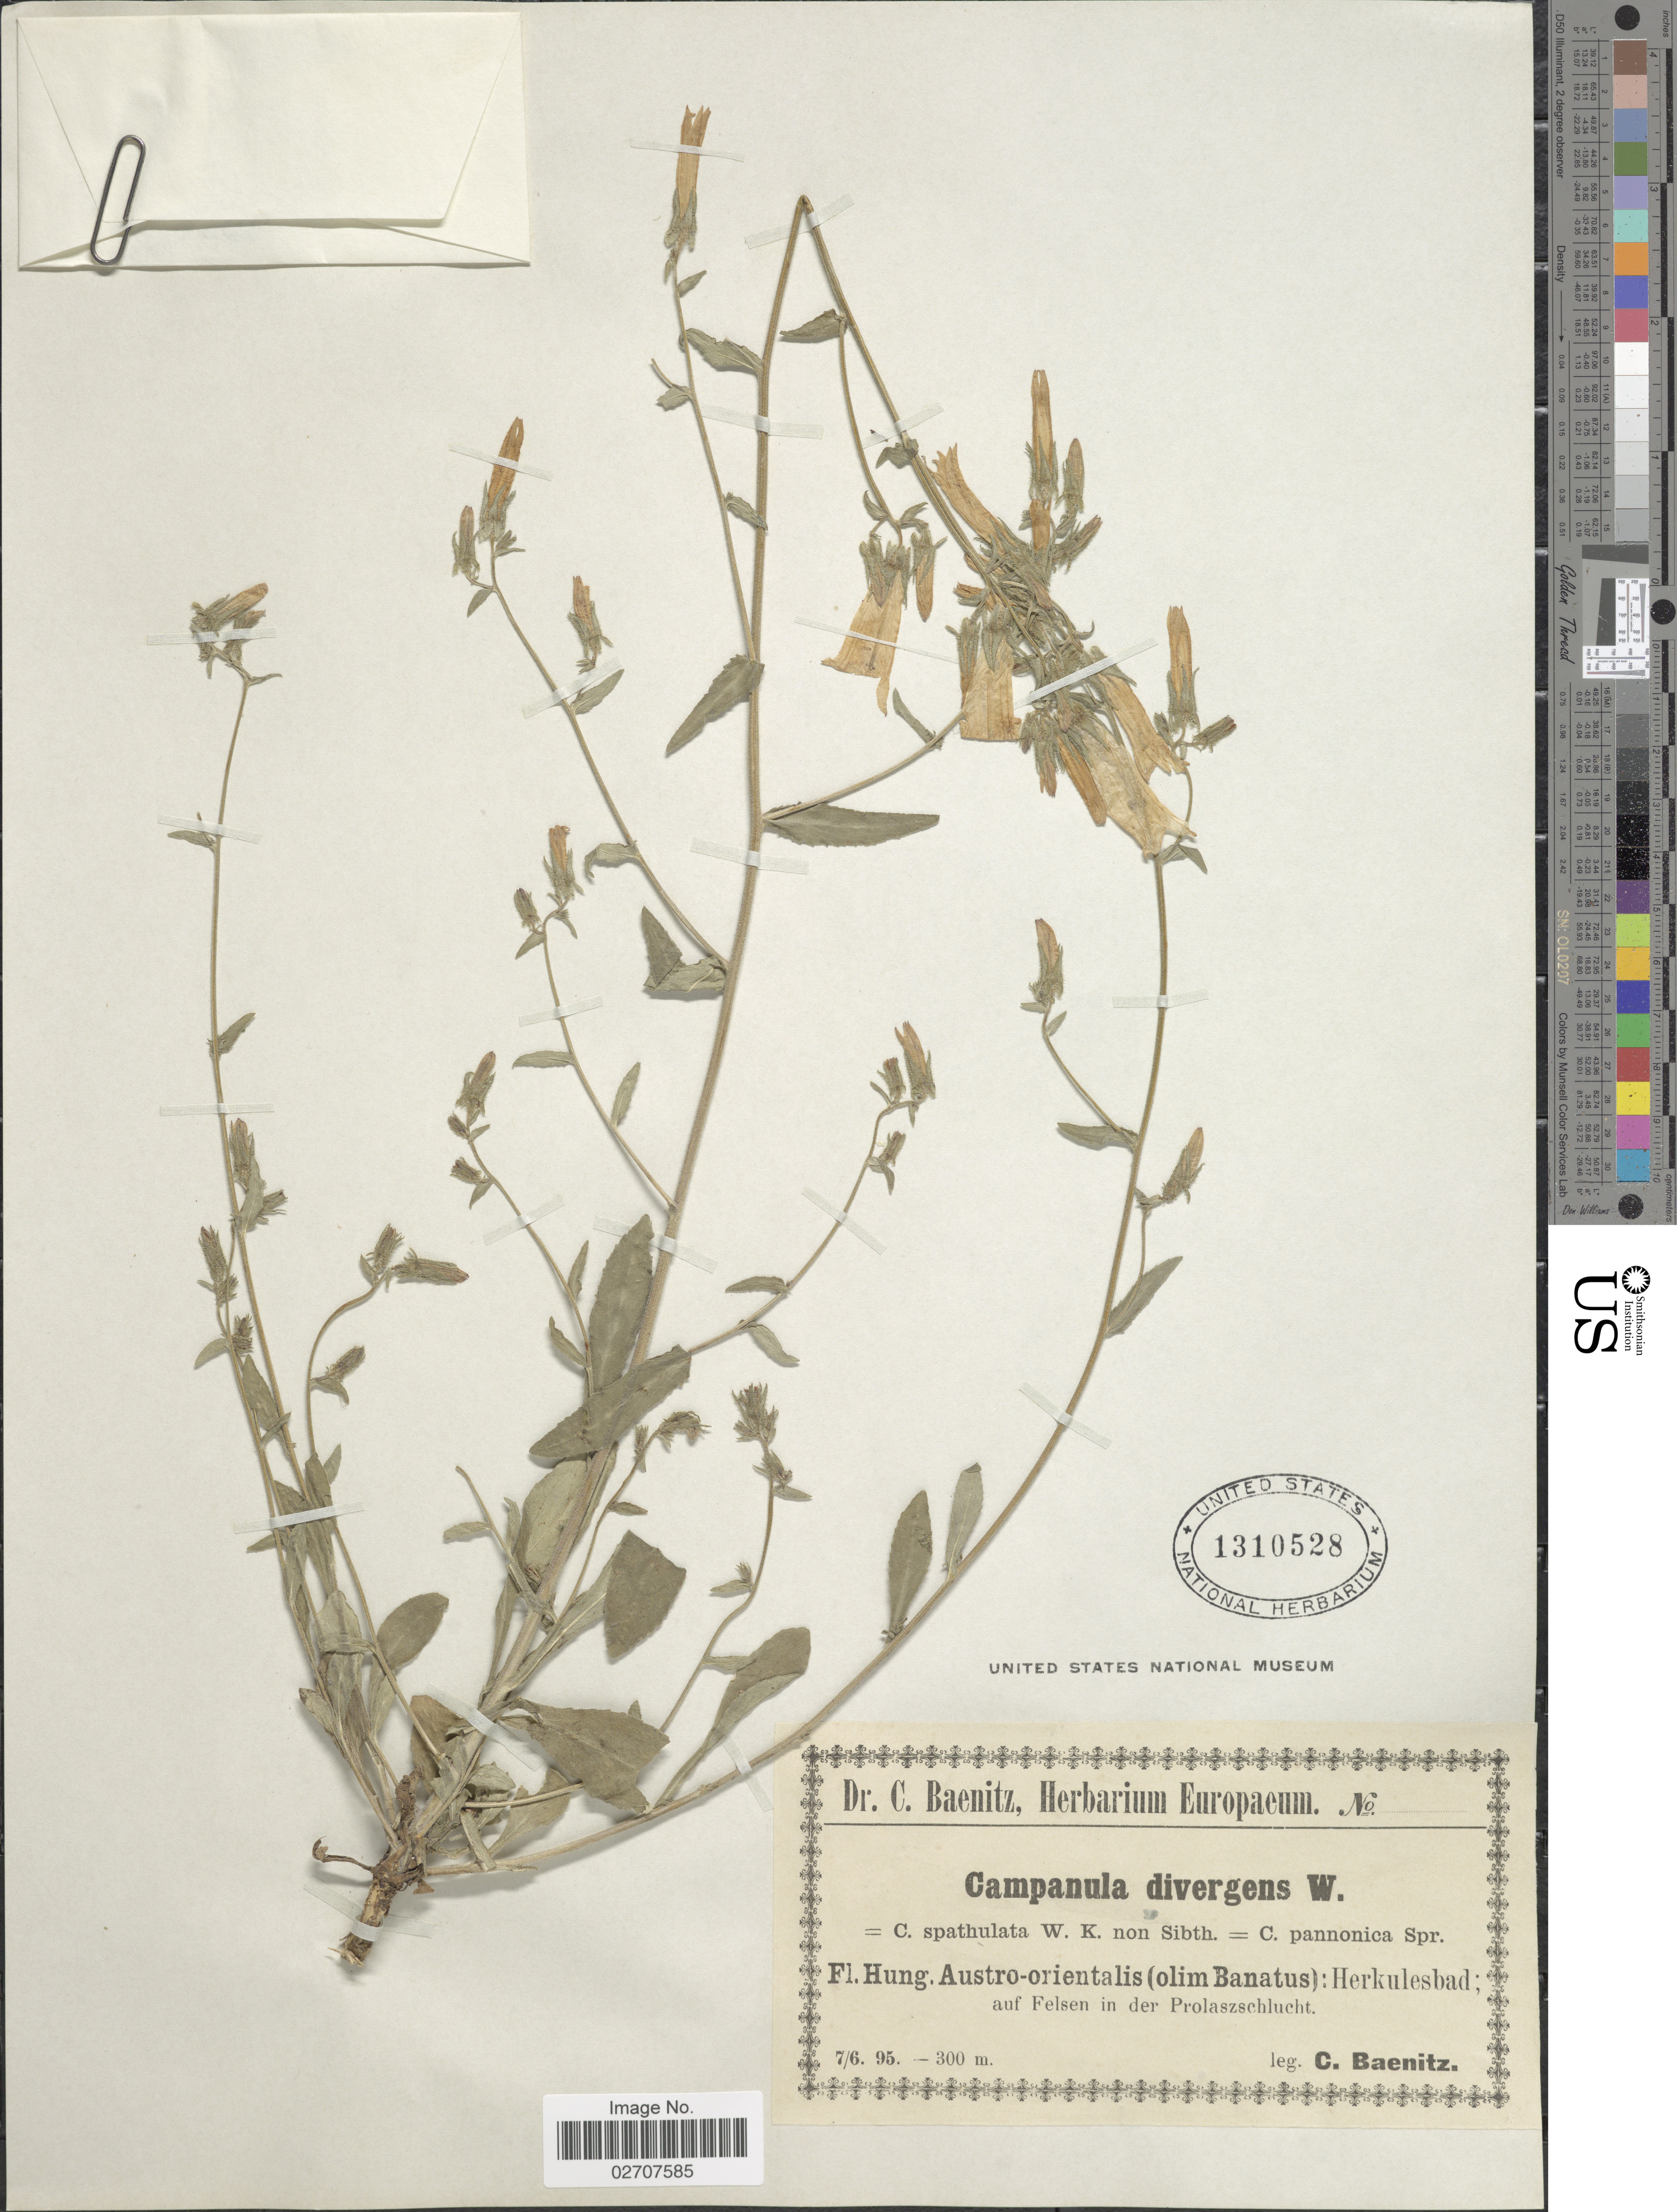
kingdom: Plantae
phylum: Tracheophyta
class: Magnoliopsida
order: Asterales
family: Campanulaceae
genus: Campanula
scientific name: Campanula divergens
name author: Waldst. & Kit. ex Willd.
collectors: C. G. Baenitz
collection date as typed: Transcribed d/m/y: 7/6/95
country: Hungary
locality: Austro-orientalis (olim Banatus): Herkulesbad; auf Felsen in der Prolaszschlucht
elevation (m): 300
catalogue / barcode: US 1310528